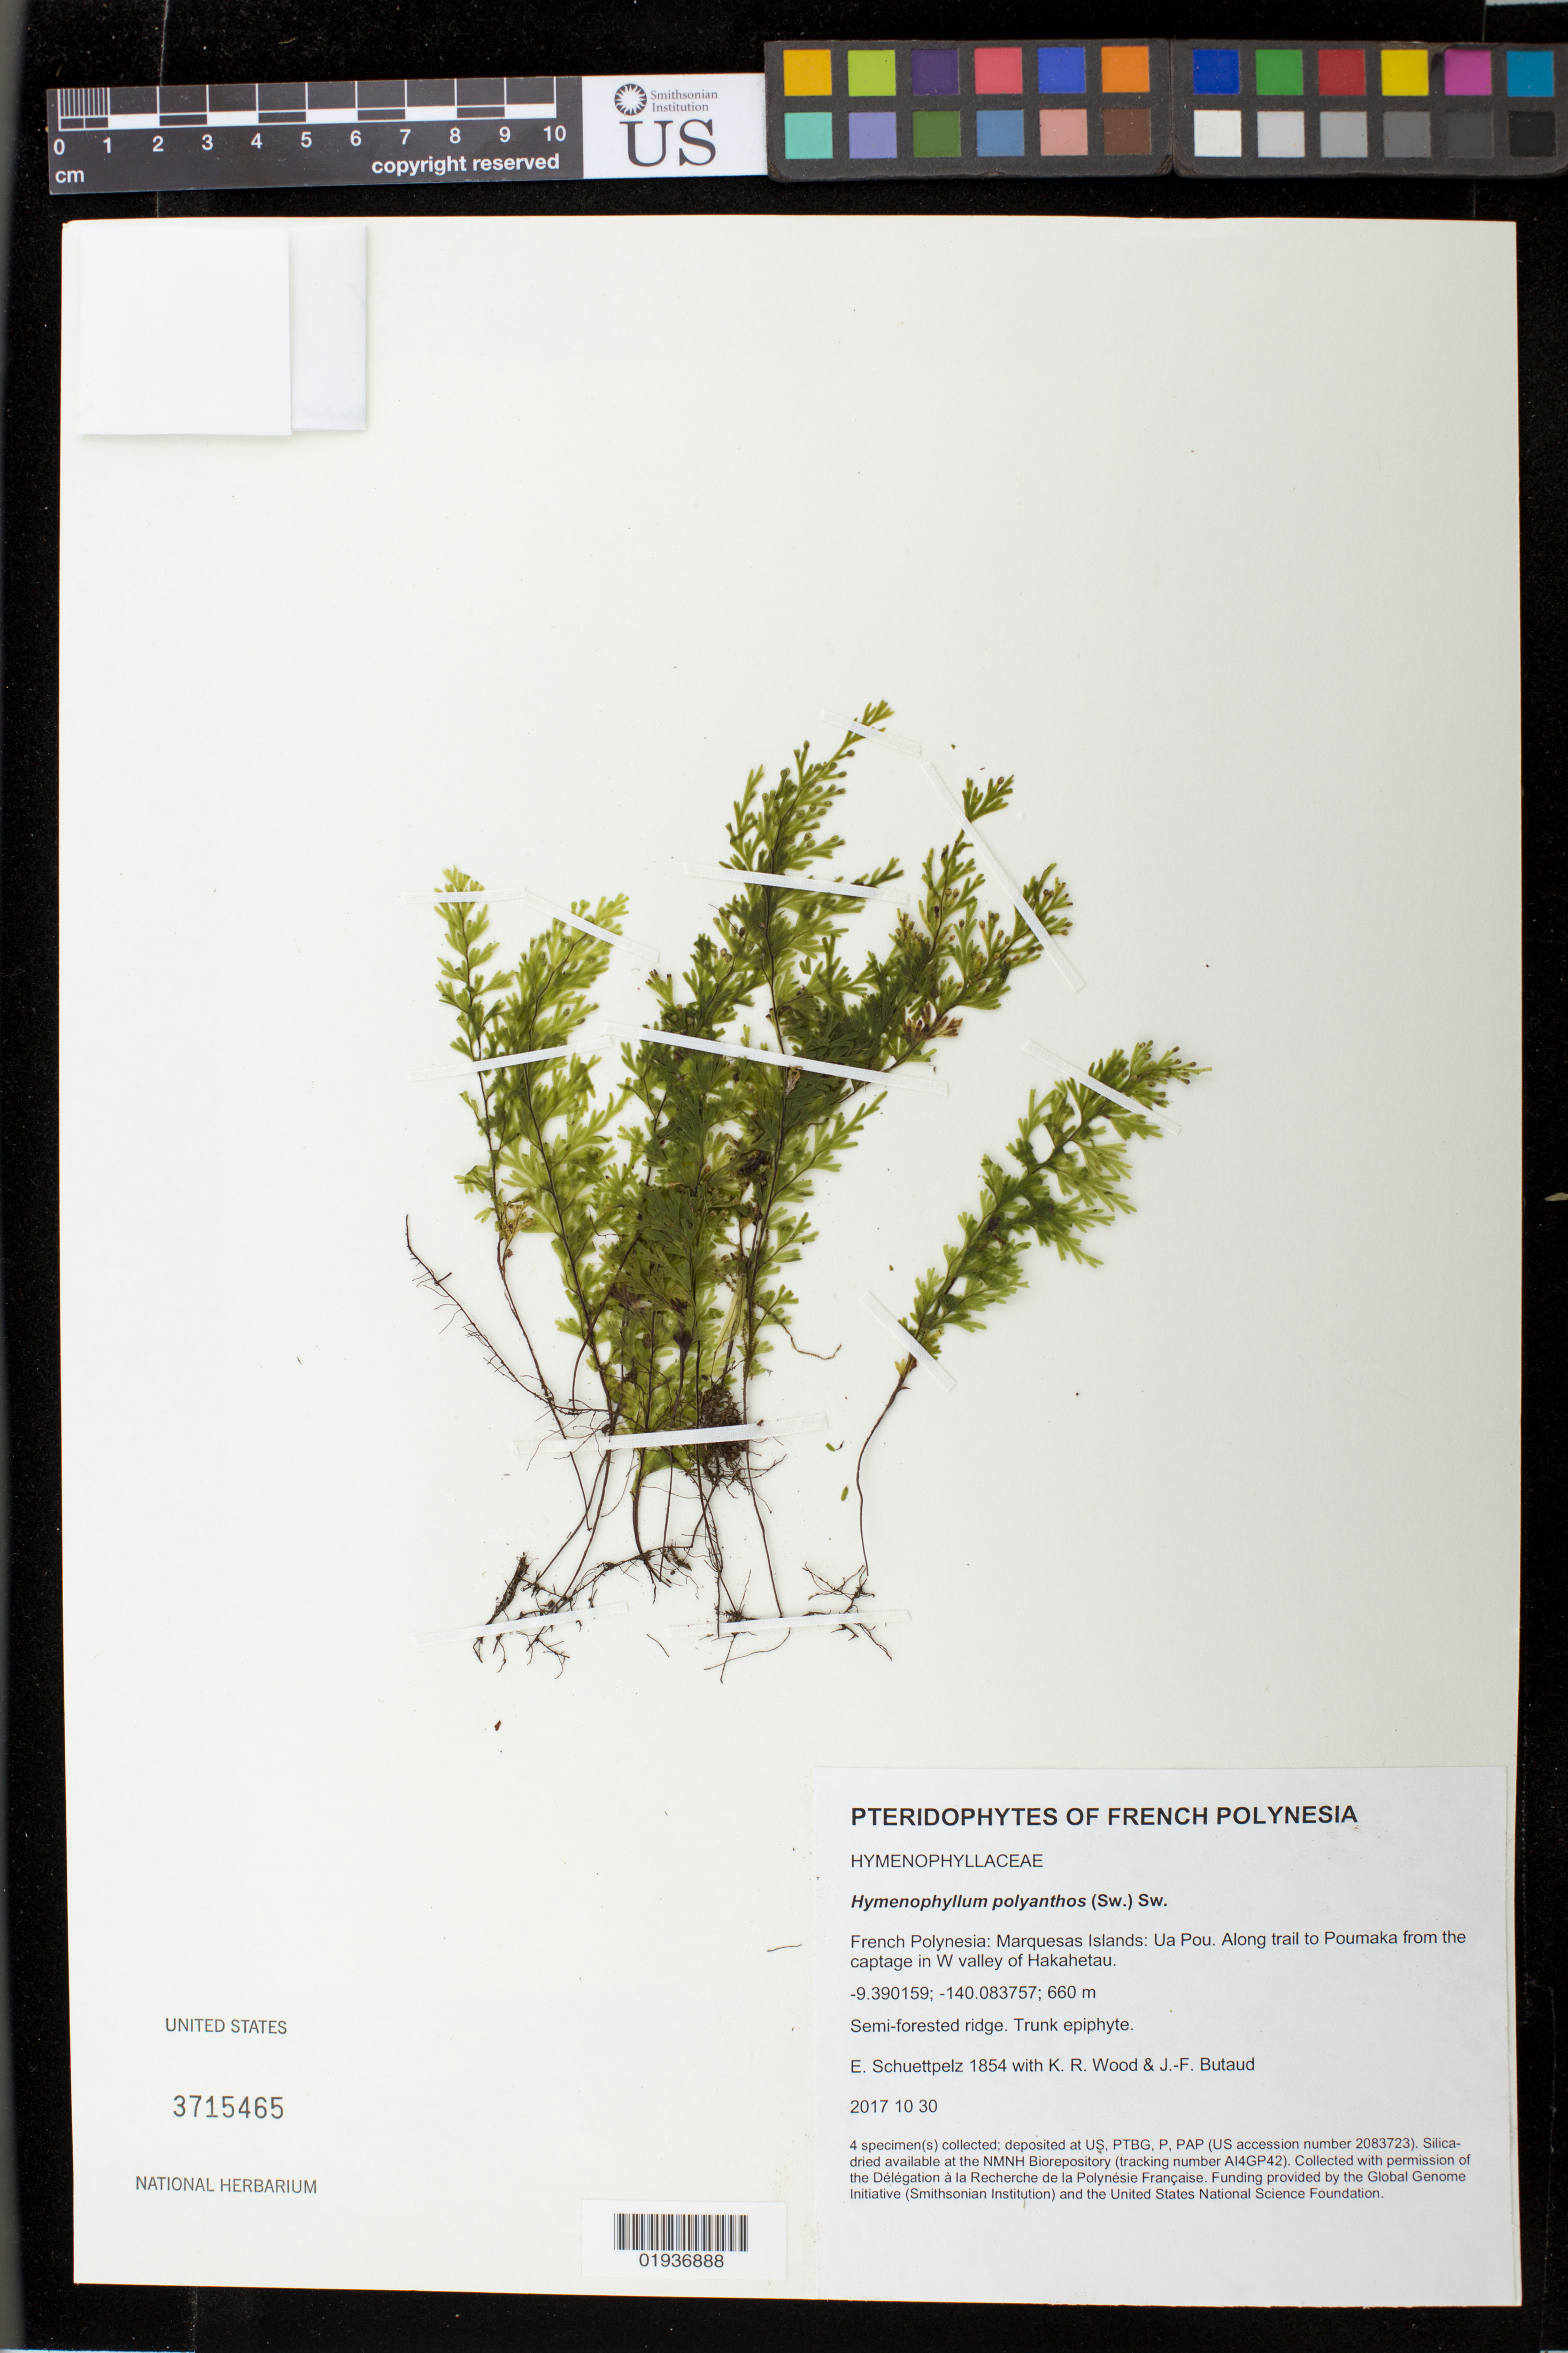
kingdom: Plantae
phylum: Tracheophyta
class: Polypodiopsida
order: Hymenophyllales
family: Hymenophyllaceae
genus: Hymenophyllum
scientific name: Hymenophyllum polyanthos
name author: (Sw.) Sw.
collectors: E. Schuettpelz, K. R. Wood & J. -F. Butaud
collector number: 1854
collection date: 2017-10-30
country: French Polynesia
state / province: Marquesas Islands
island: Ua Pou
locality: Along trail to Poumaka from the captage in W valley of Hakahetau.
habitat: Semi-forested ridge.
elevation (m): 660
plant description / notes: Collected with permission of the Délégation à la Recherche de la Polynésie Française. Funding provided by the Global Genome Initiative (Smithsonian Institution) and the United States National Science Foundation. Silica dried tissue stored at AI4GP42 in the NMNH Biorepository, Smithsonian Institution.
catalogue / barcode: US 3715465